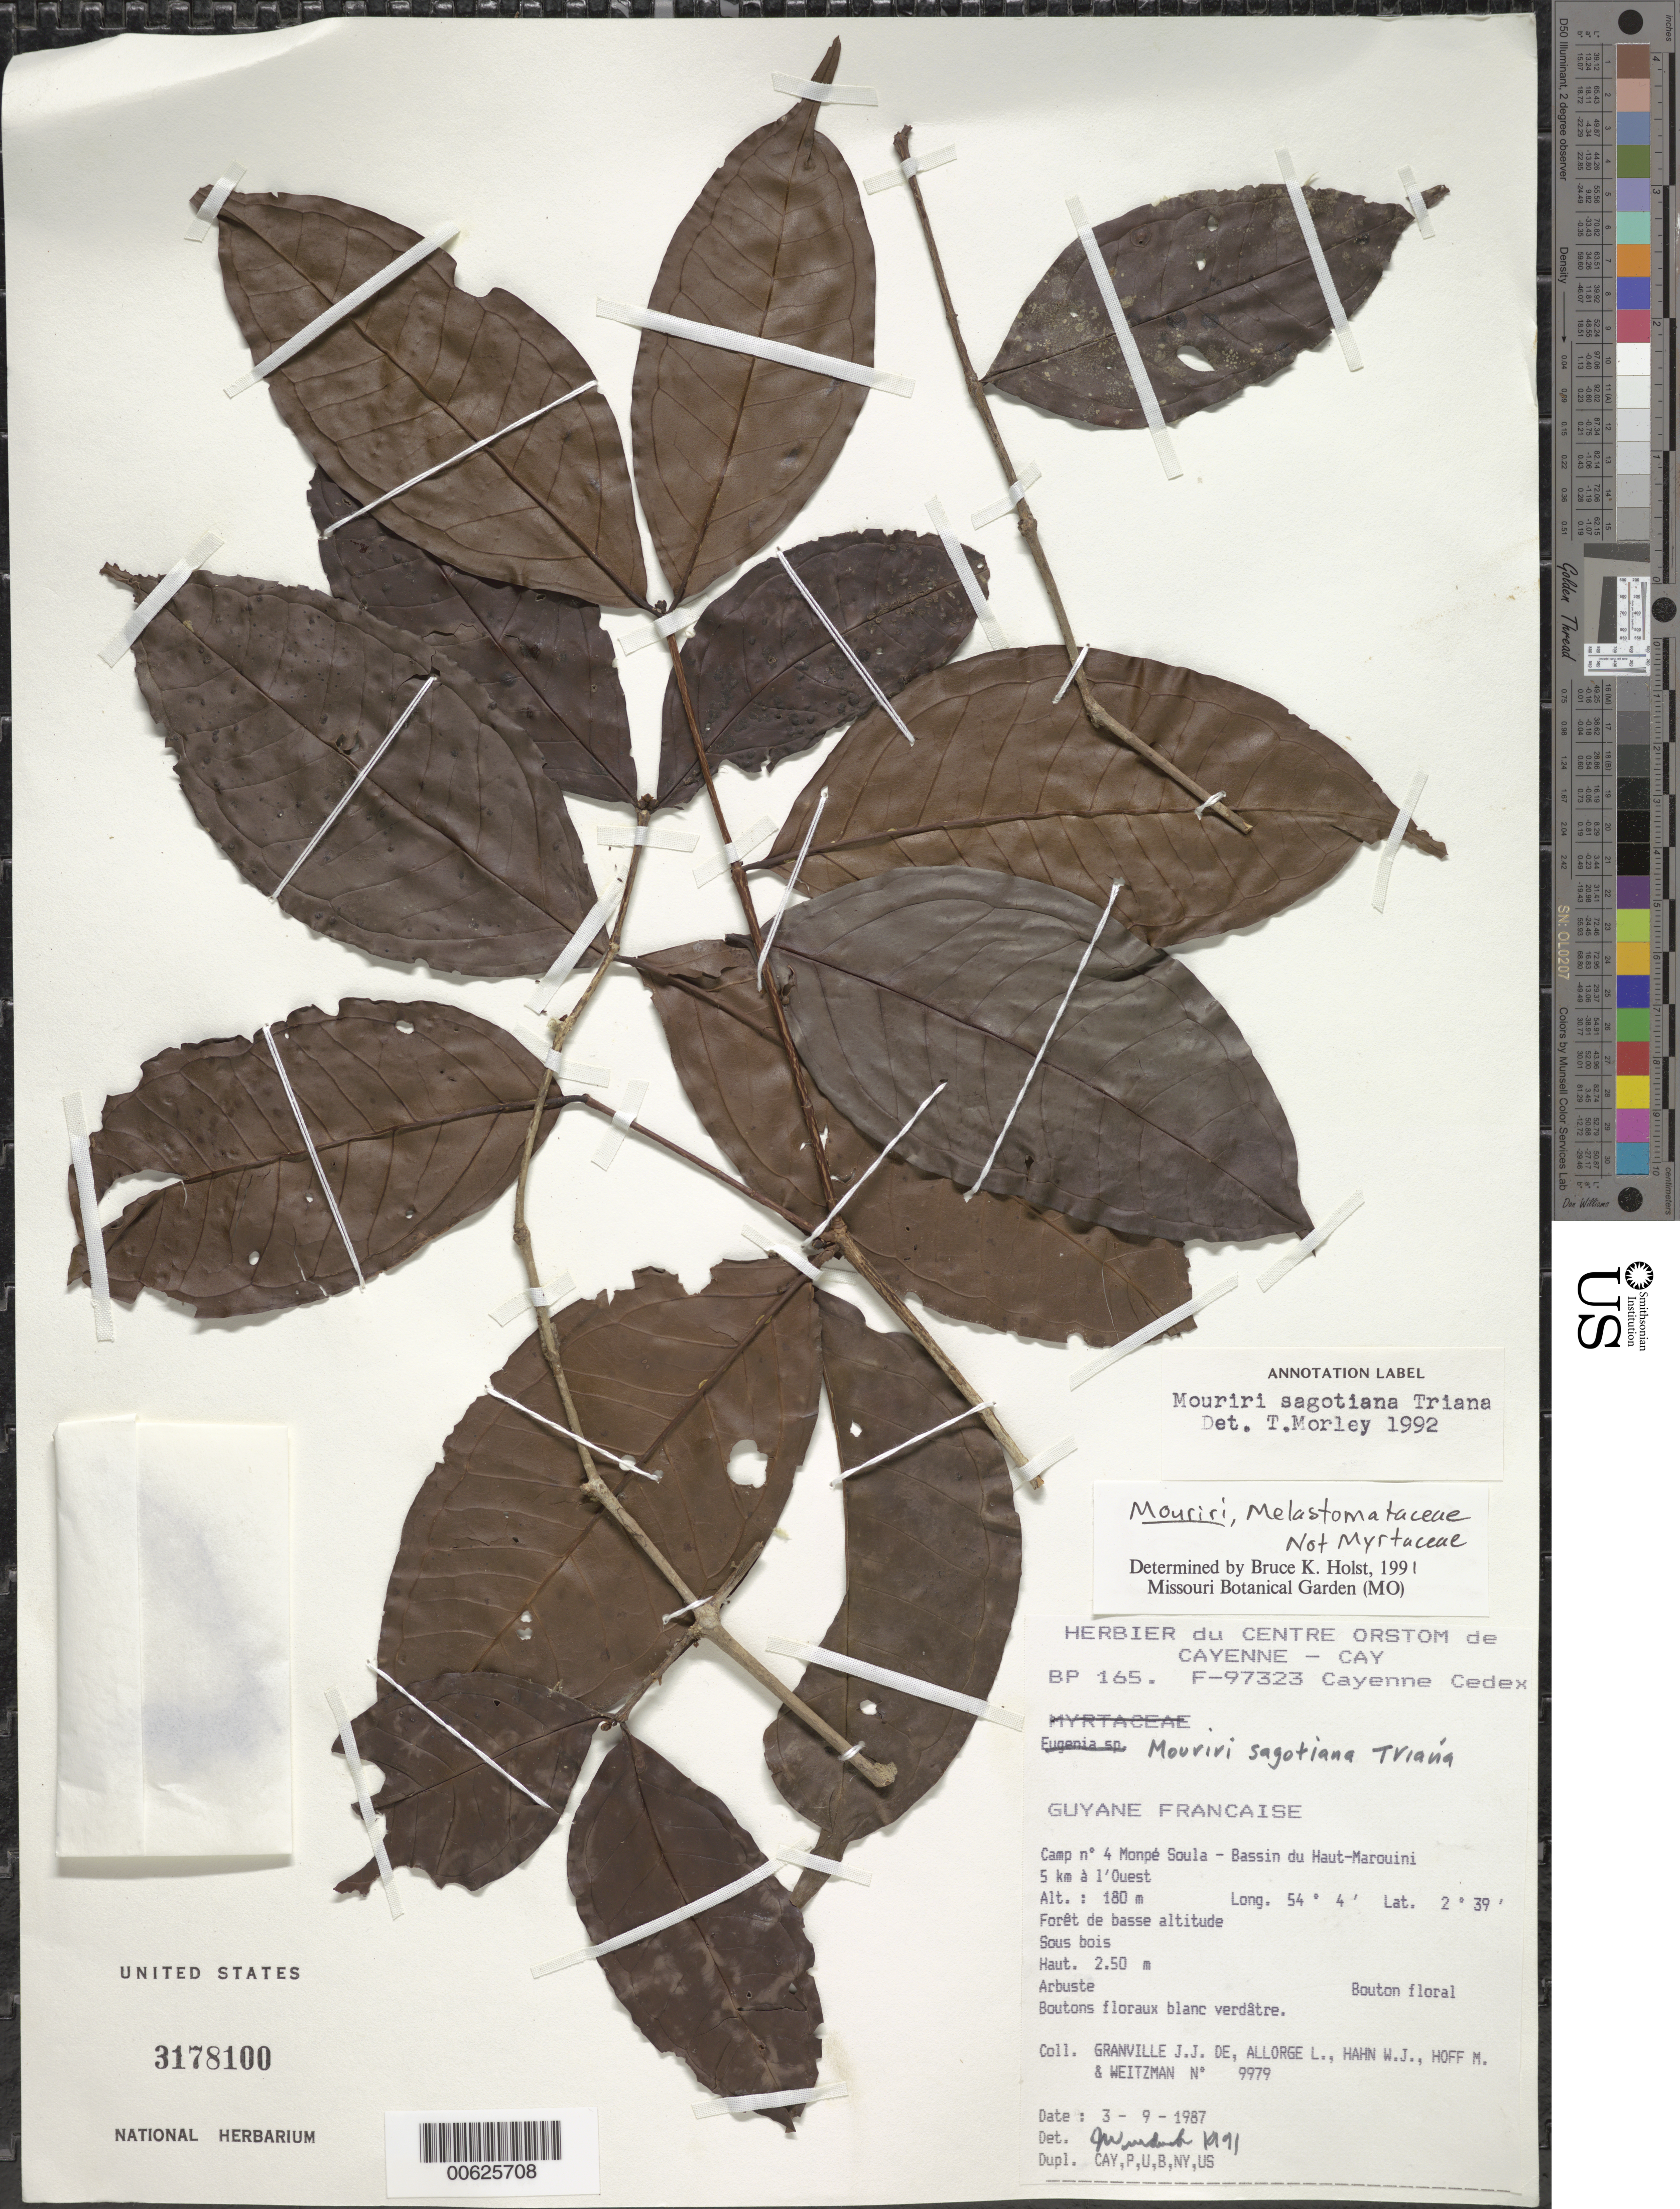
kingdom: Plantae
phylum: Tracheophyta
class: Magnoliopsida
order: Myrtales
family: Melastomataceae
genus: Mouriri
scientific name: Mouriri sagotiana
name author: Triana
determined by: Morley, T.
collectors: J.-J. de Granville, L. Allorge, W. J. Hahn, M. Hoff & A. L. Weitzman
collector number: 9979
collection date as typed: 3-Sep-87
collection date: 1987-09-03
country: French Guiana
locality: Monpé Soula, Camp #4, Bassin du Haut-Marouini, 5 km to W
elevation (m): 180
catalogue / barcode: US 3178100